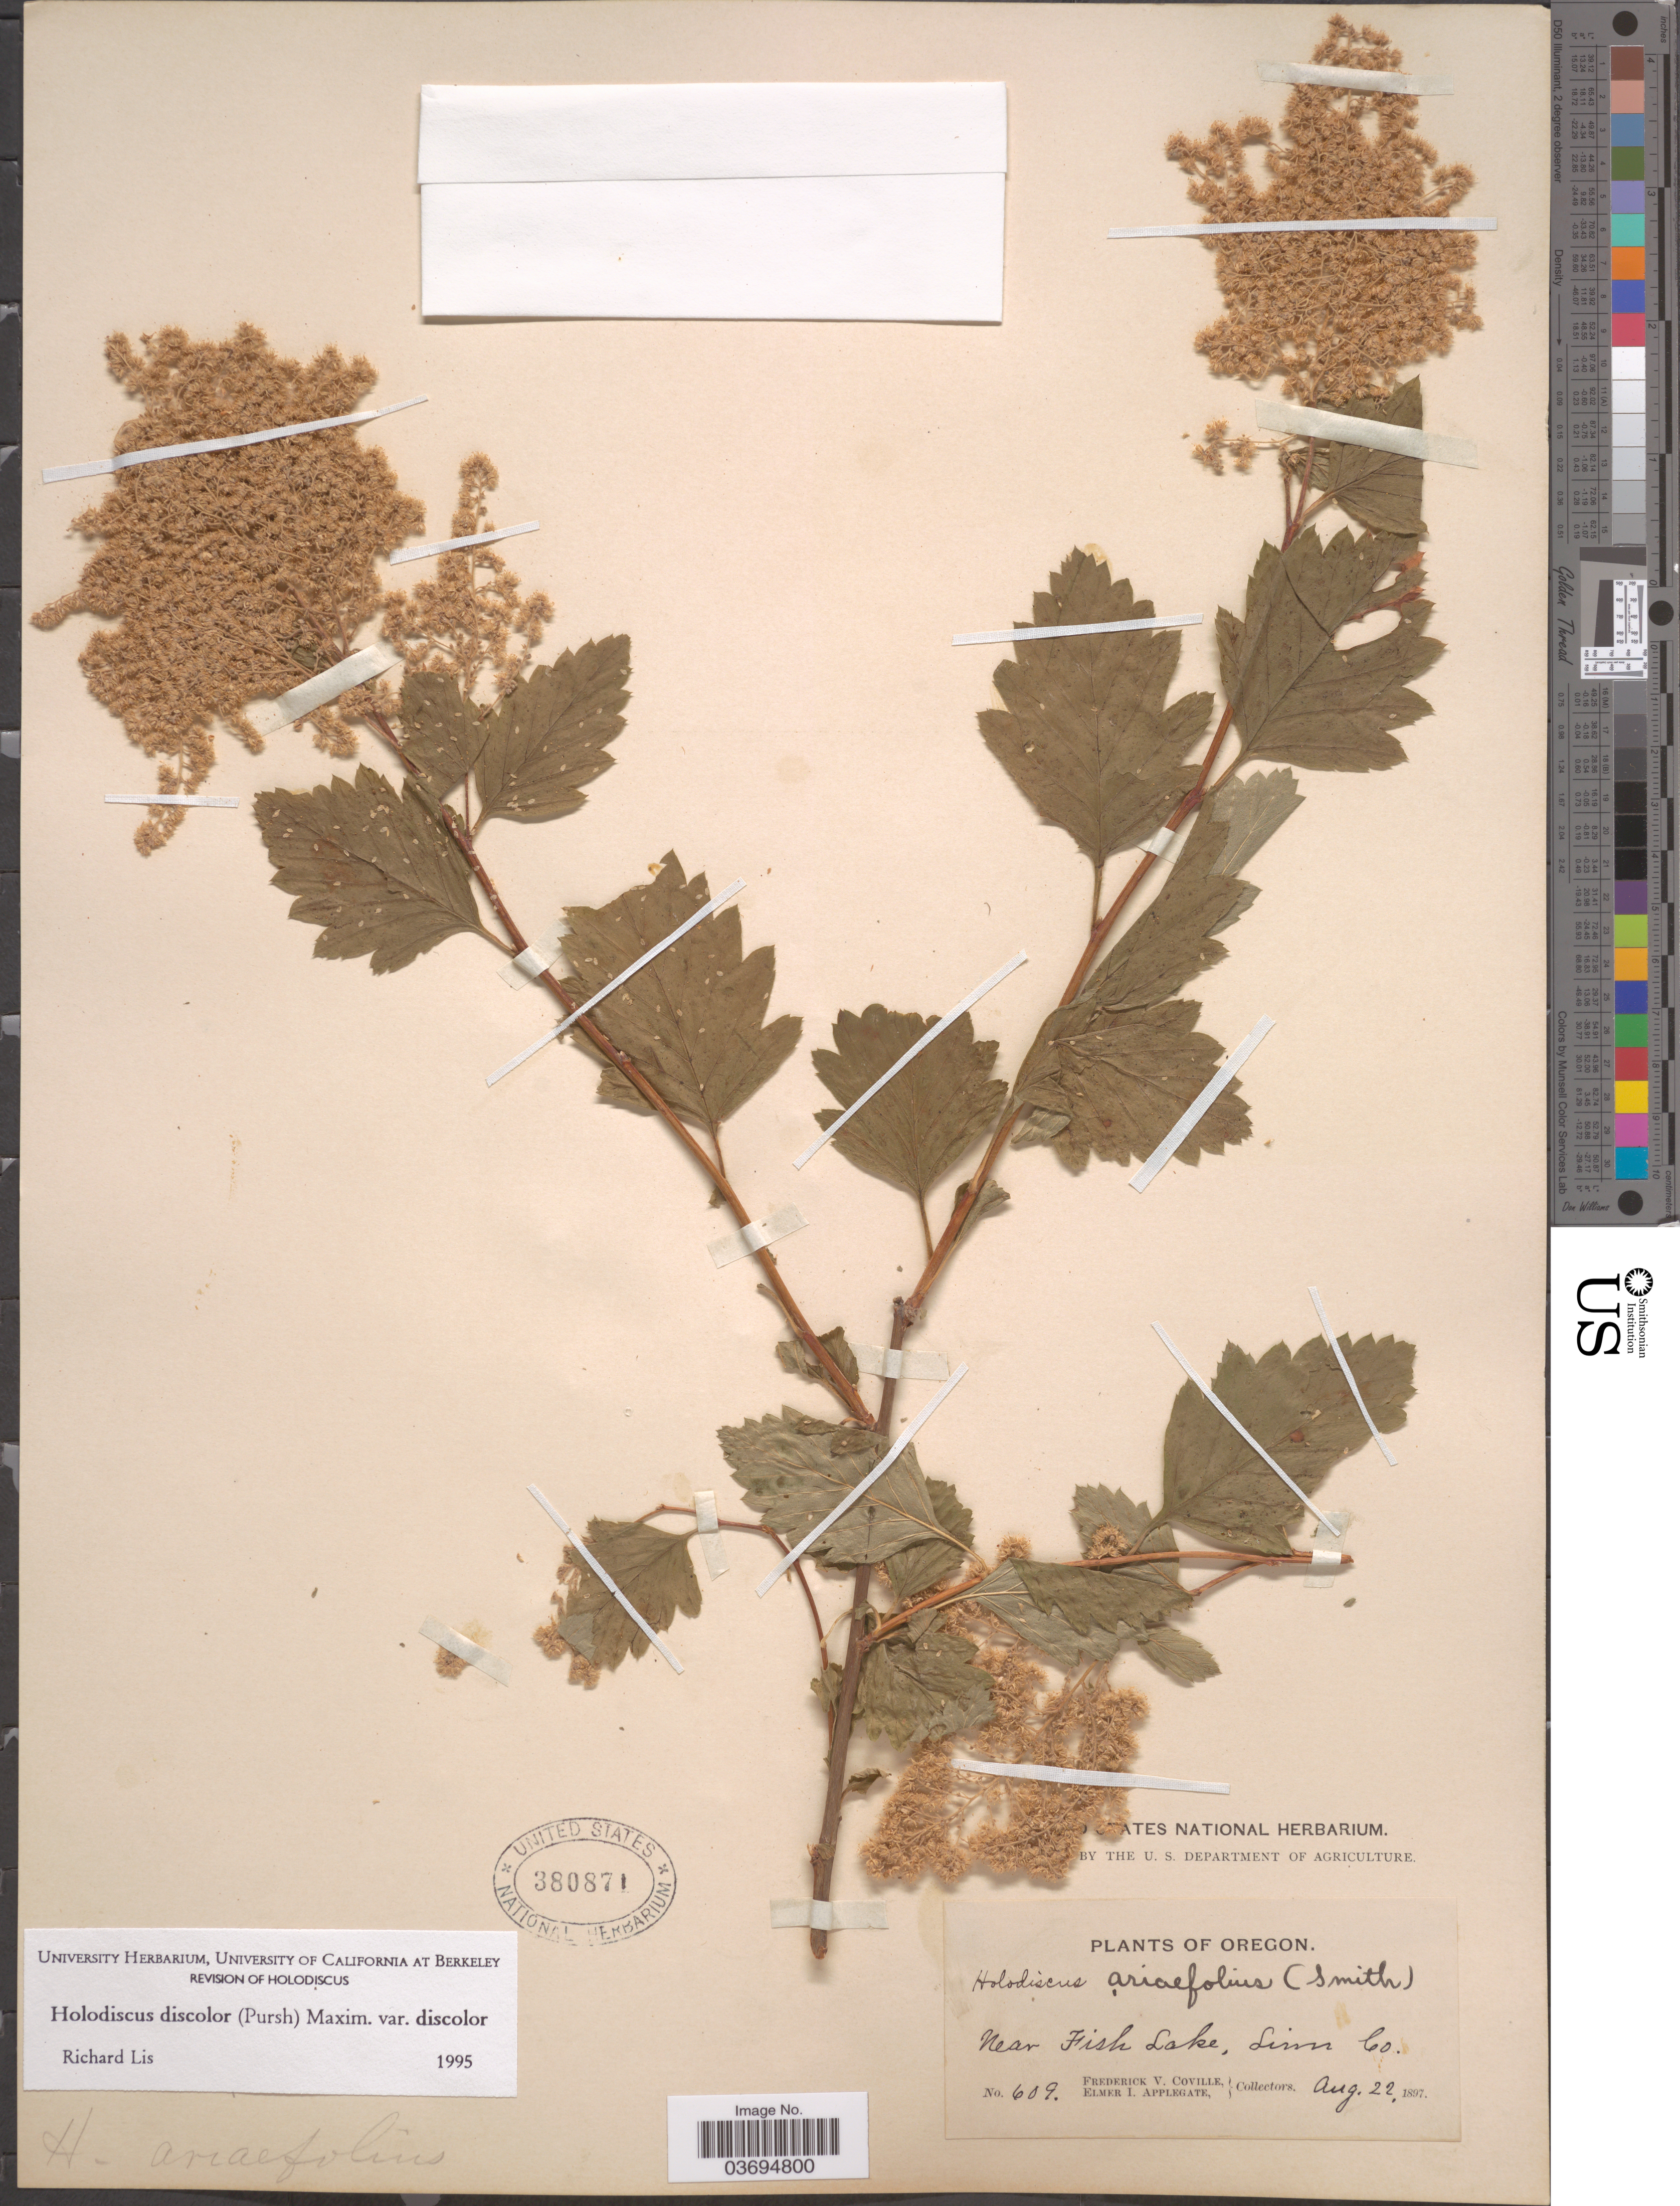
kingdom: Plantae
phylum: Tracheophyta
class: Magnoliopsida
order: Rosales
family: Rosaceae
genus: Holodiscus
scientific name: Holodiscus discolor var. discolor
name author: (Pursh) Maxim.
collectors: F. V. Coville & E. I. Applegate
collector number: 609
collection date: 1897-08-22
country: United States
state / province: Oregon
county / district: Linn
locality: Near Fish Lake, Linn Co.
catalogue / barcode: US 380871